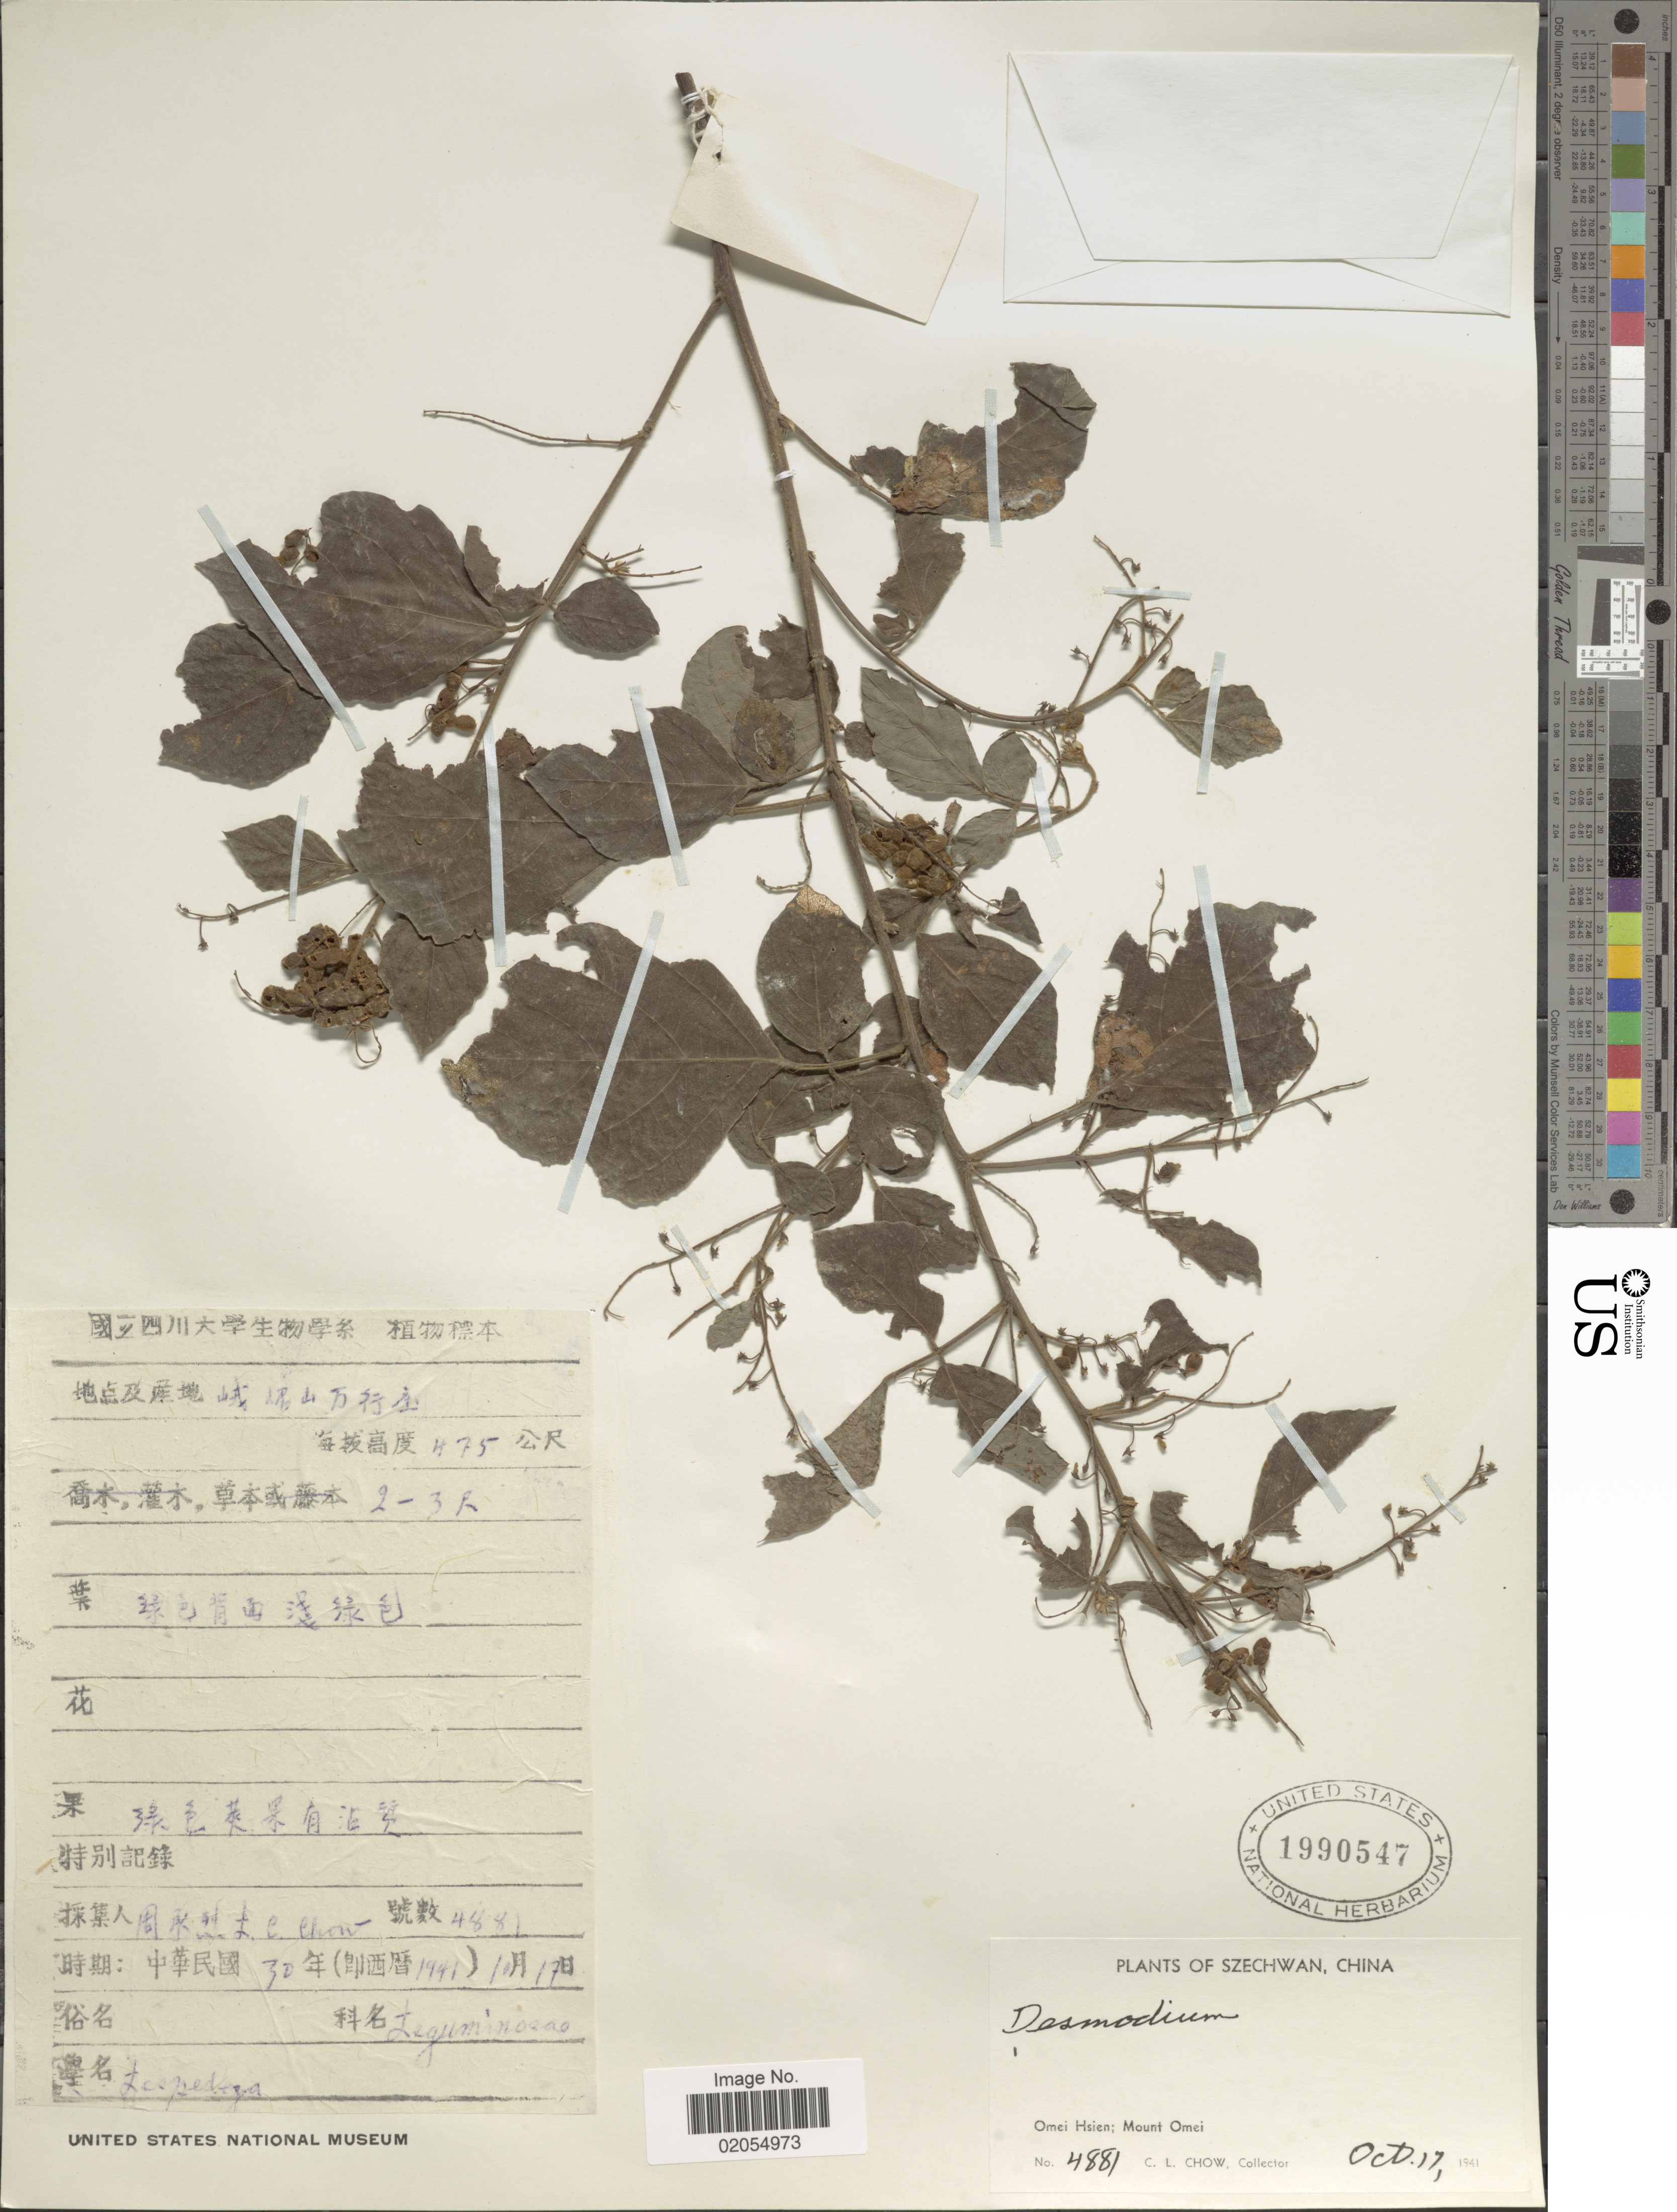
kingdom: Plantae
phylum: Tracheophyta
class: Magnoliopsida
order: Fabales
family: Fabaceae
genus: Desmodium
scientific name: Desmodium sp.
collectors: C. Chow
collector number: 4881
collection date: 1941-10-17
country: China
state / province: Sichuan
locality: Szechwan, Omei Hsien: Mount Omei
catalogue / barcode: US 1990547